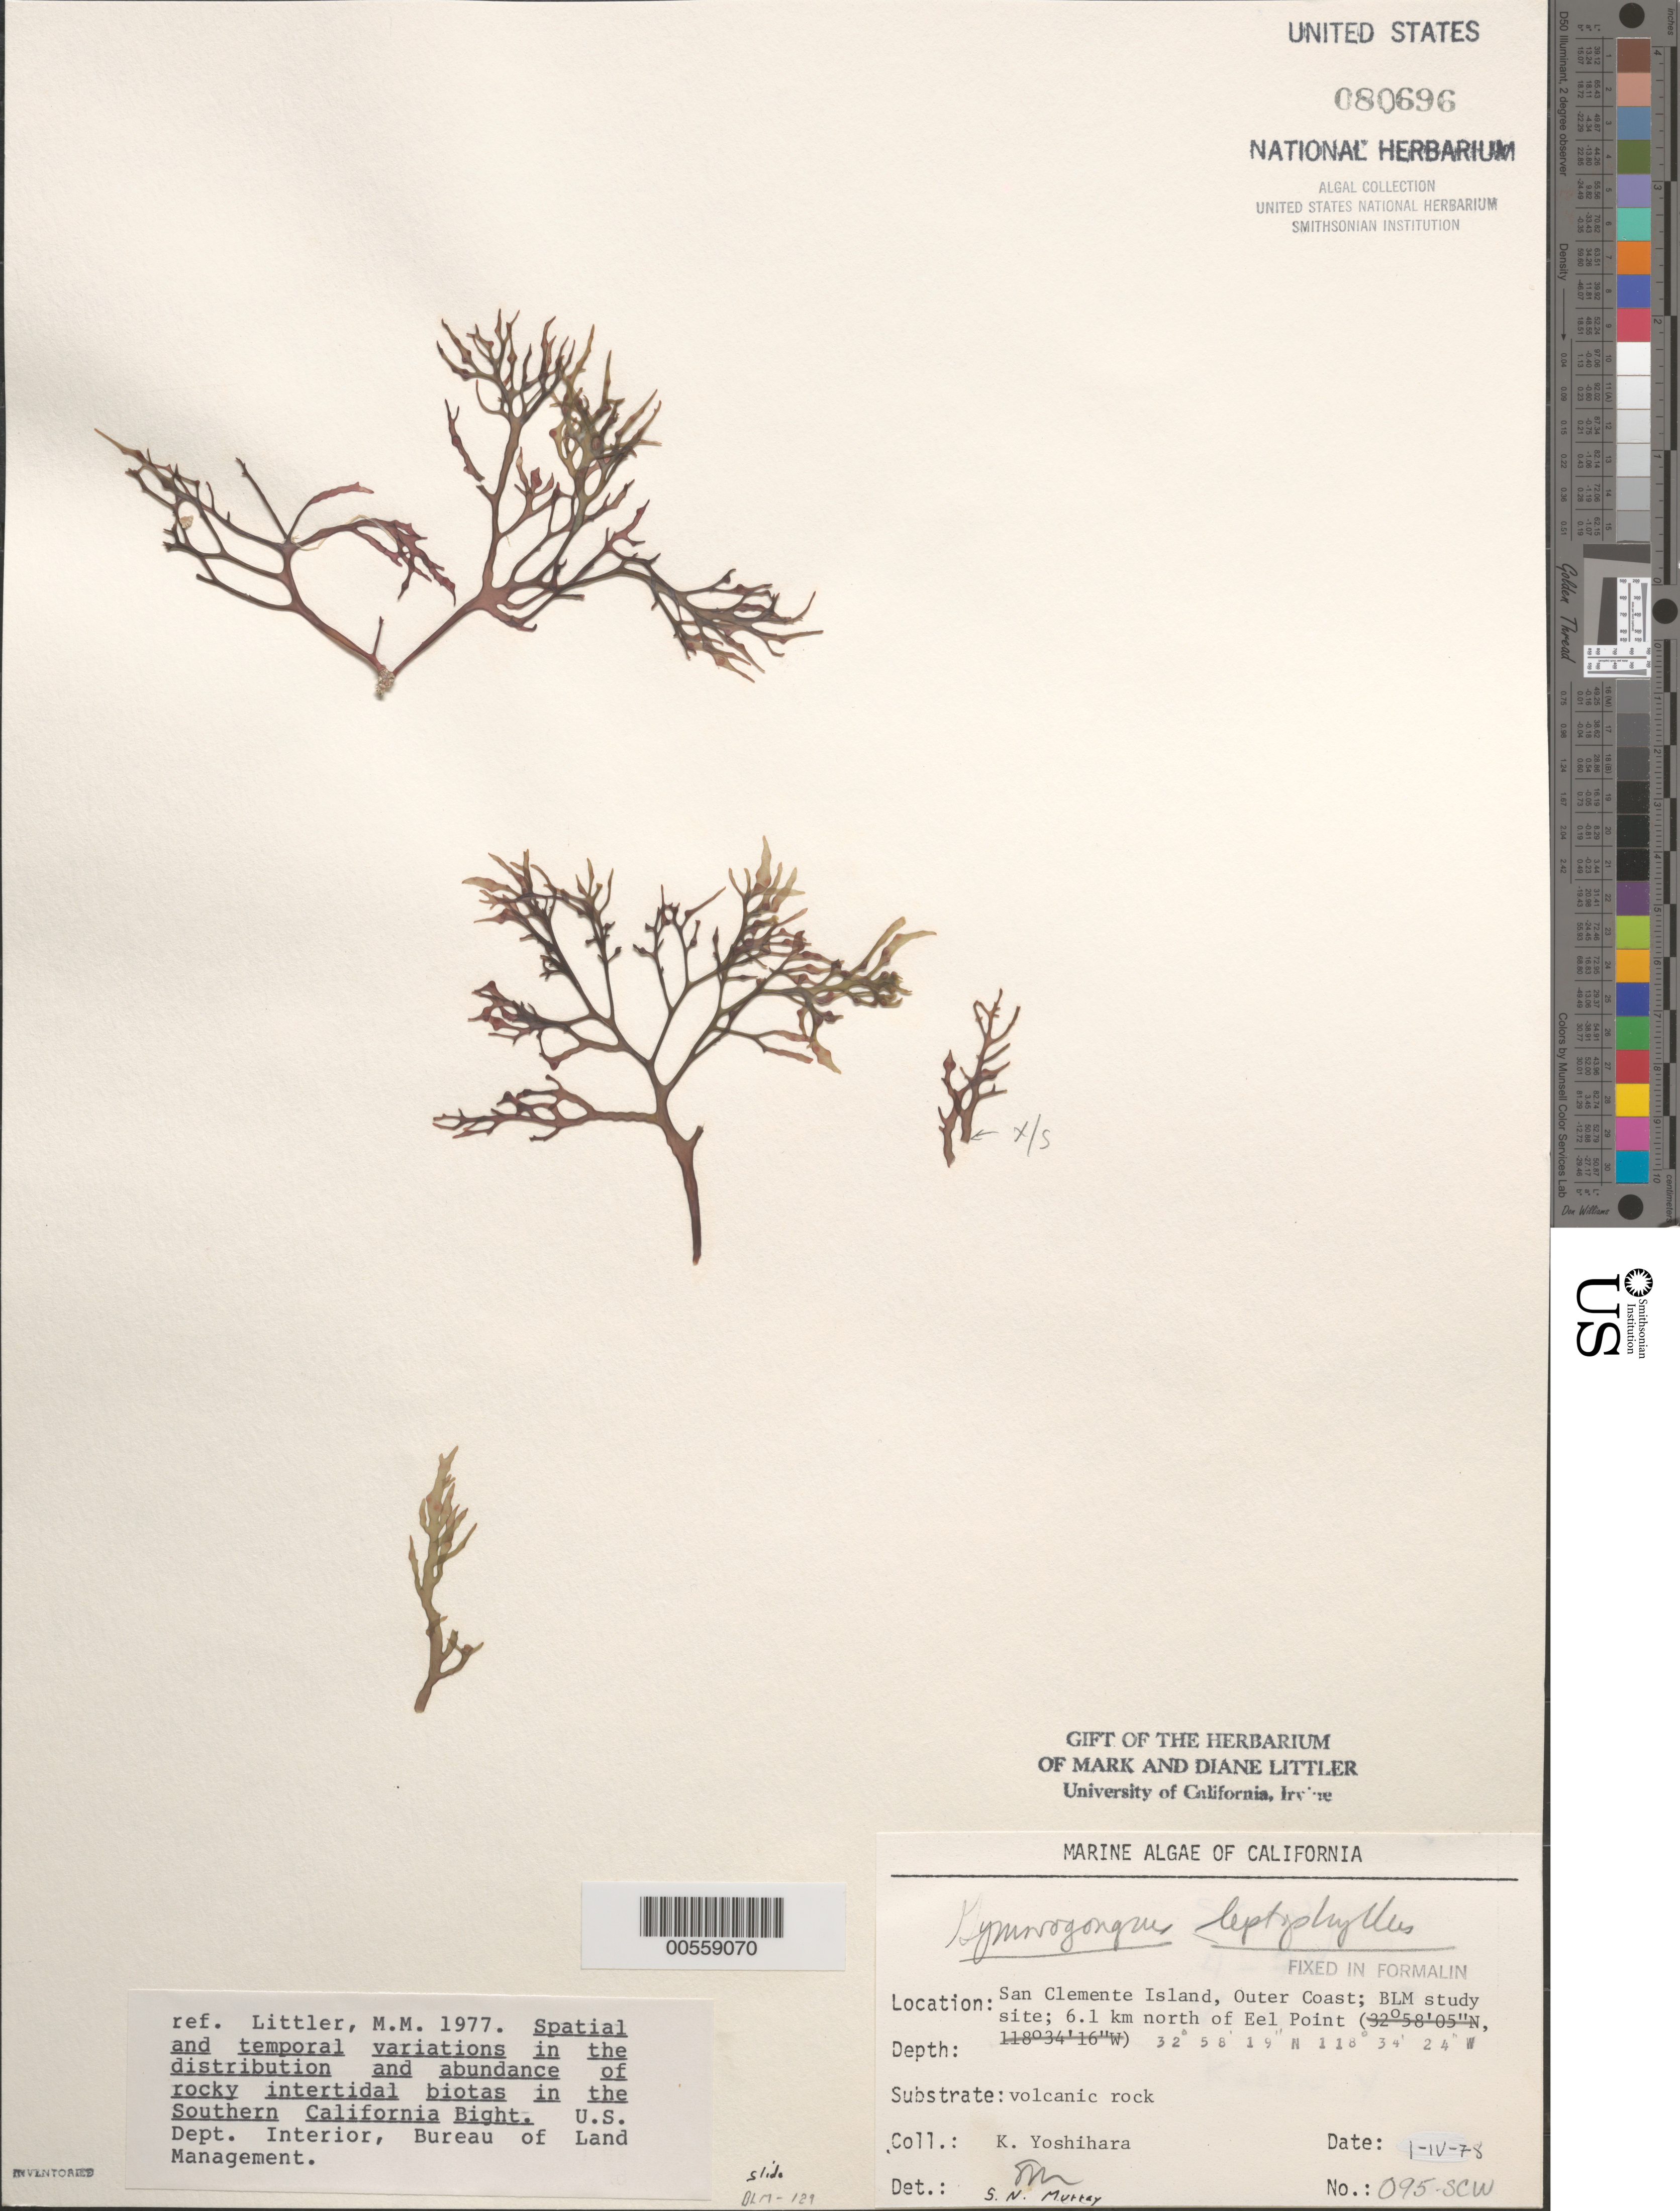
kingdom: Plantae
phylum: Rhodophyta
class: Florideophyceae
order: Gigartinales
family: Phyllophoraceae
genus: Besa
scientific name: Besa leptophylla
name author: (J. Agardh) M.S.Calderon & K.A. Miller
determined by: Algae name updating Project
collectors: K. Yoshihara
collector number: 095-scw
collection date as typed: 01 Apr 1978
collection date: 1978-04-01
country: United States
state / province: California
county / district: Los Angeles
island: San Clemente Island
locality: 6.1 km north of Eel Point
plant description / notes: BLM-SOCALBIGHT Rocky Intertidal Survey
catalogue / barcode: US 80696